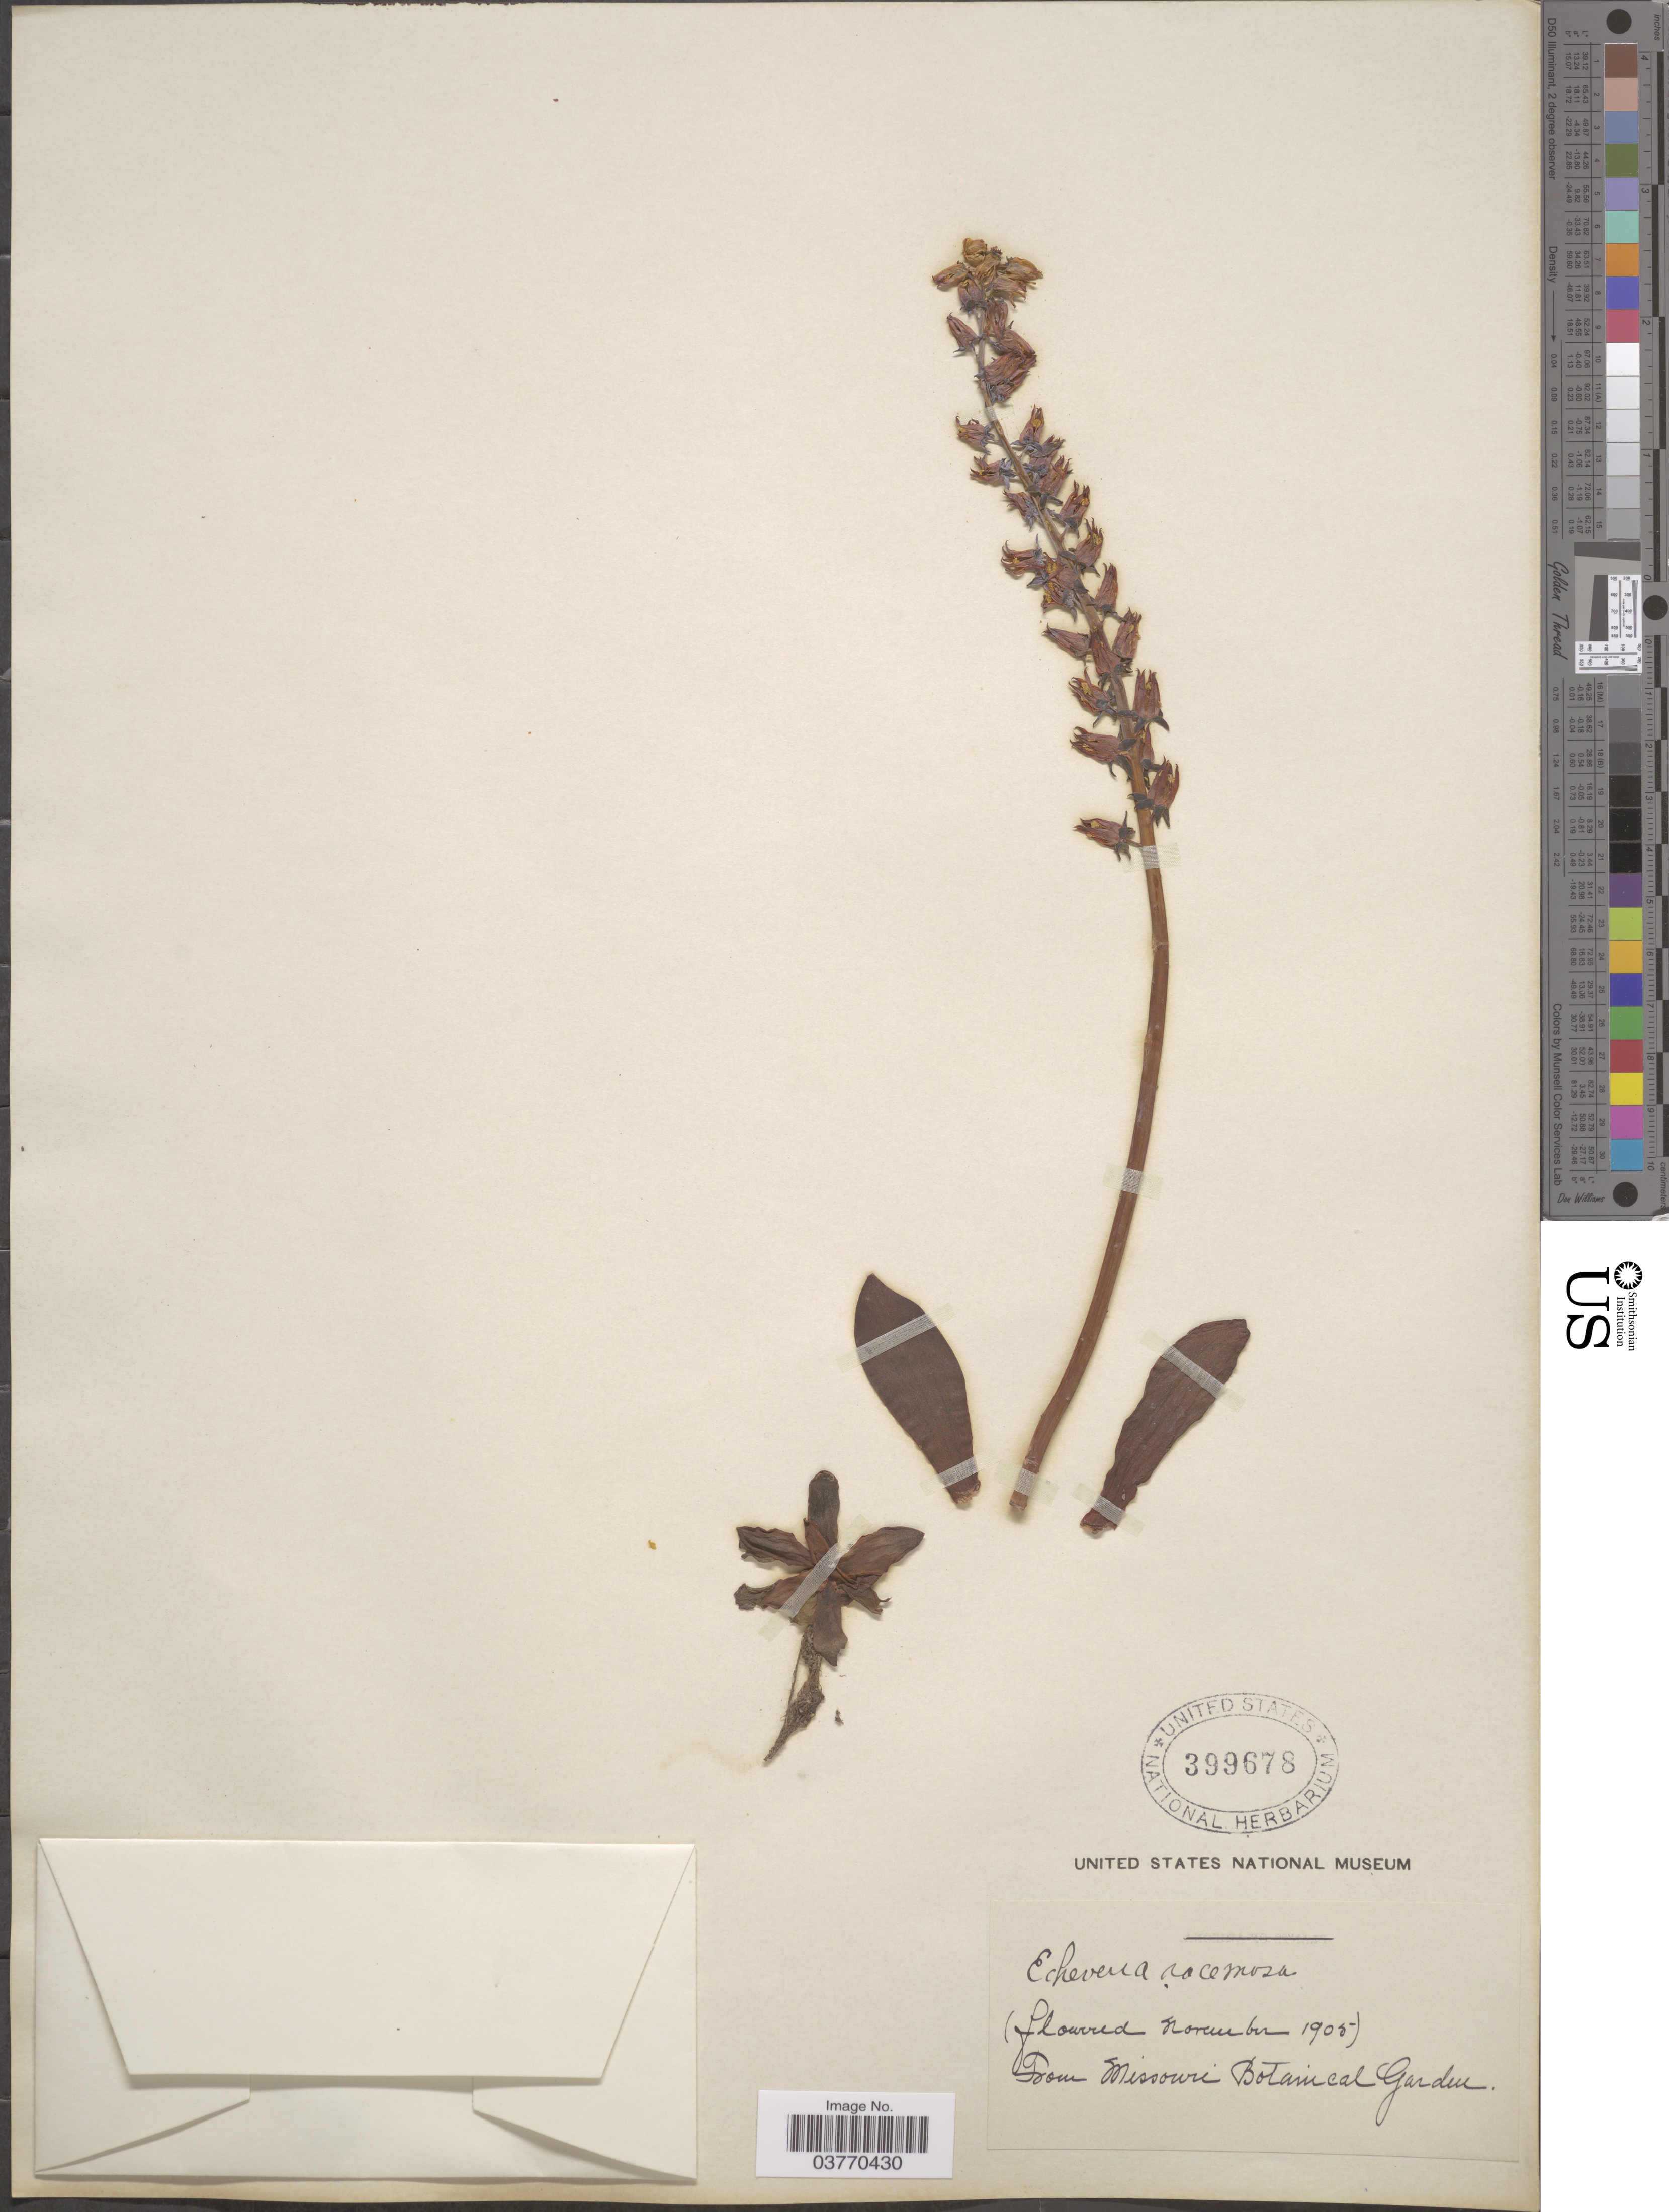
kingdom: Plantae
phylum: Tracheophyta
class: Magnoliopsida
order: Saxifragales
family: Crassulaceae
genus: Echeveria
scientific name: Echeveria racemosa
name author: Schltdl. & Cham.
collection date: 1905-11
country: United States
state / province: Missouri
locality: Missouri Botanical Garden.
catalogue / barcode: US 399678